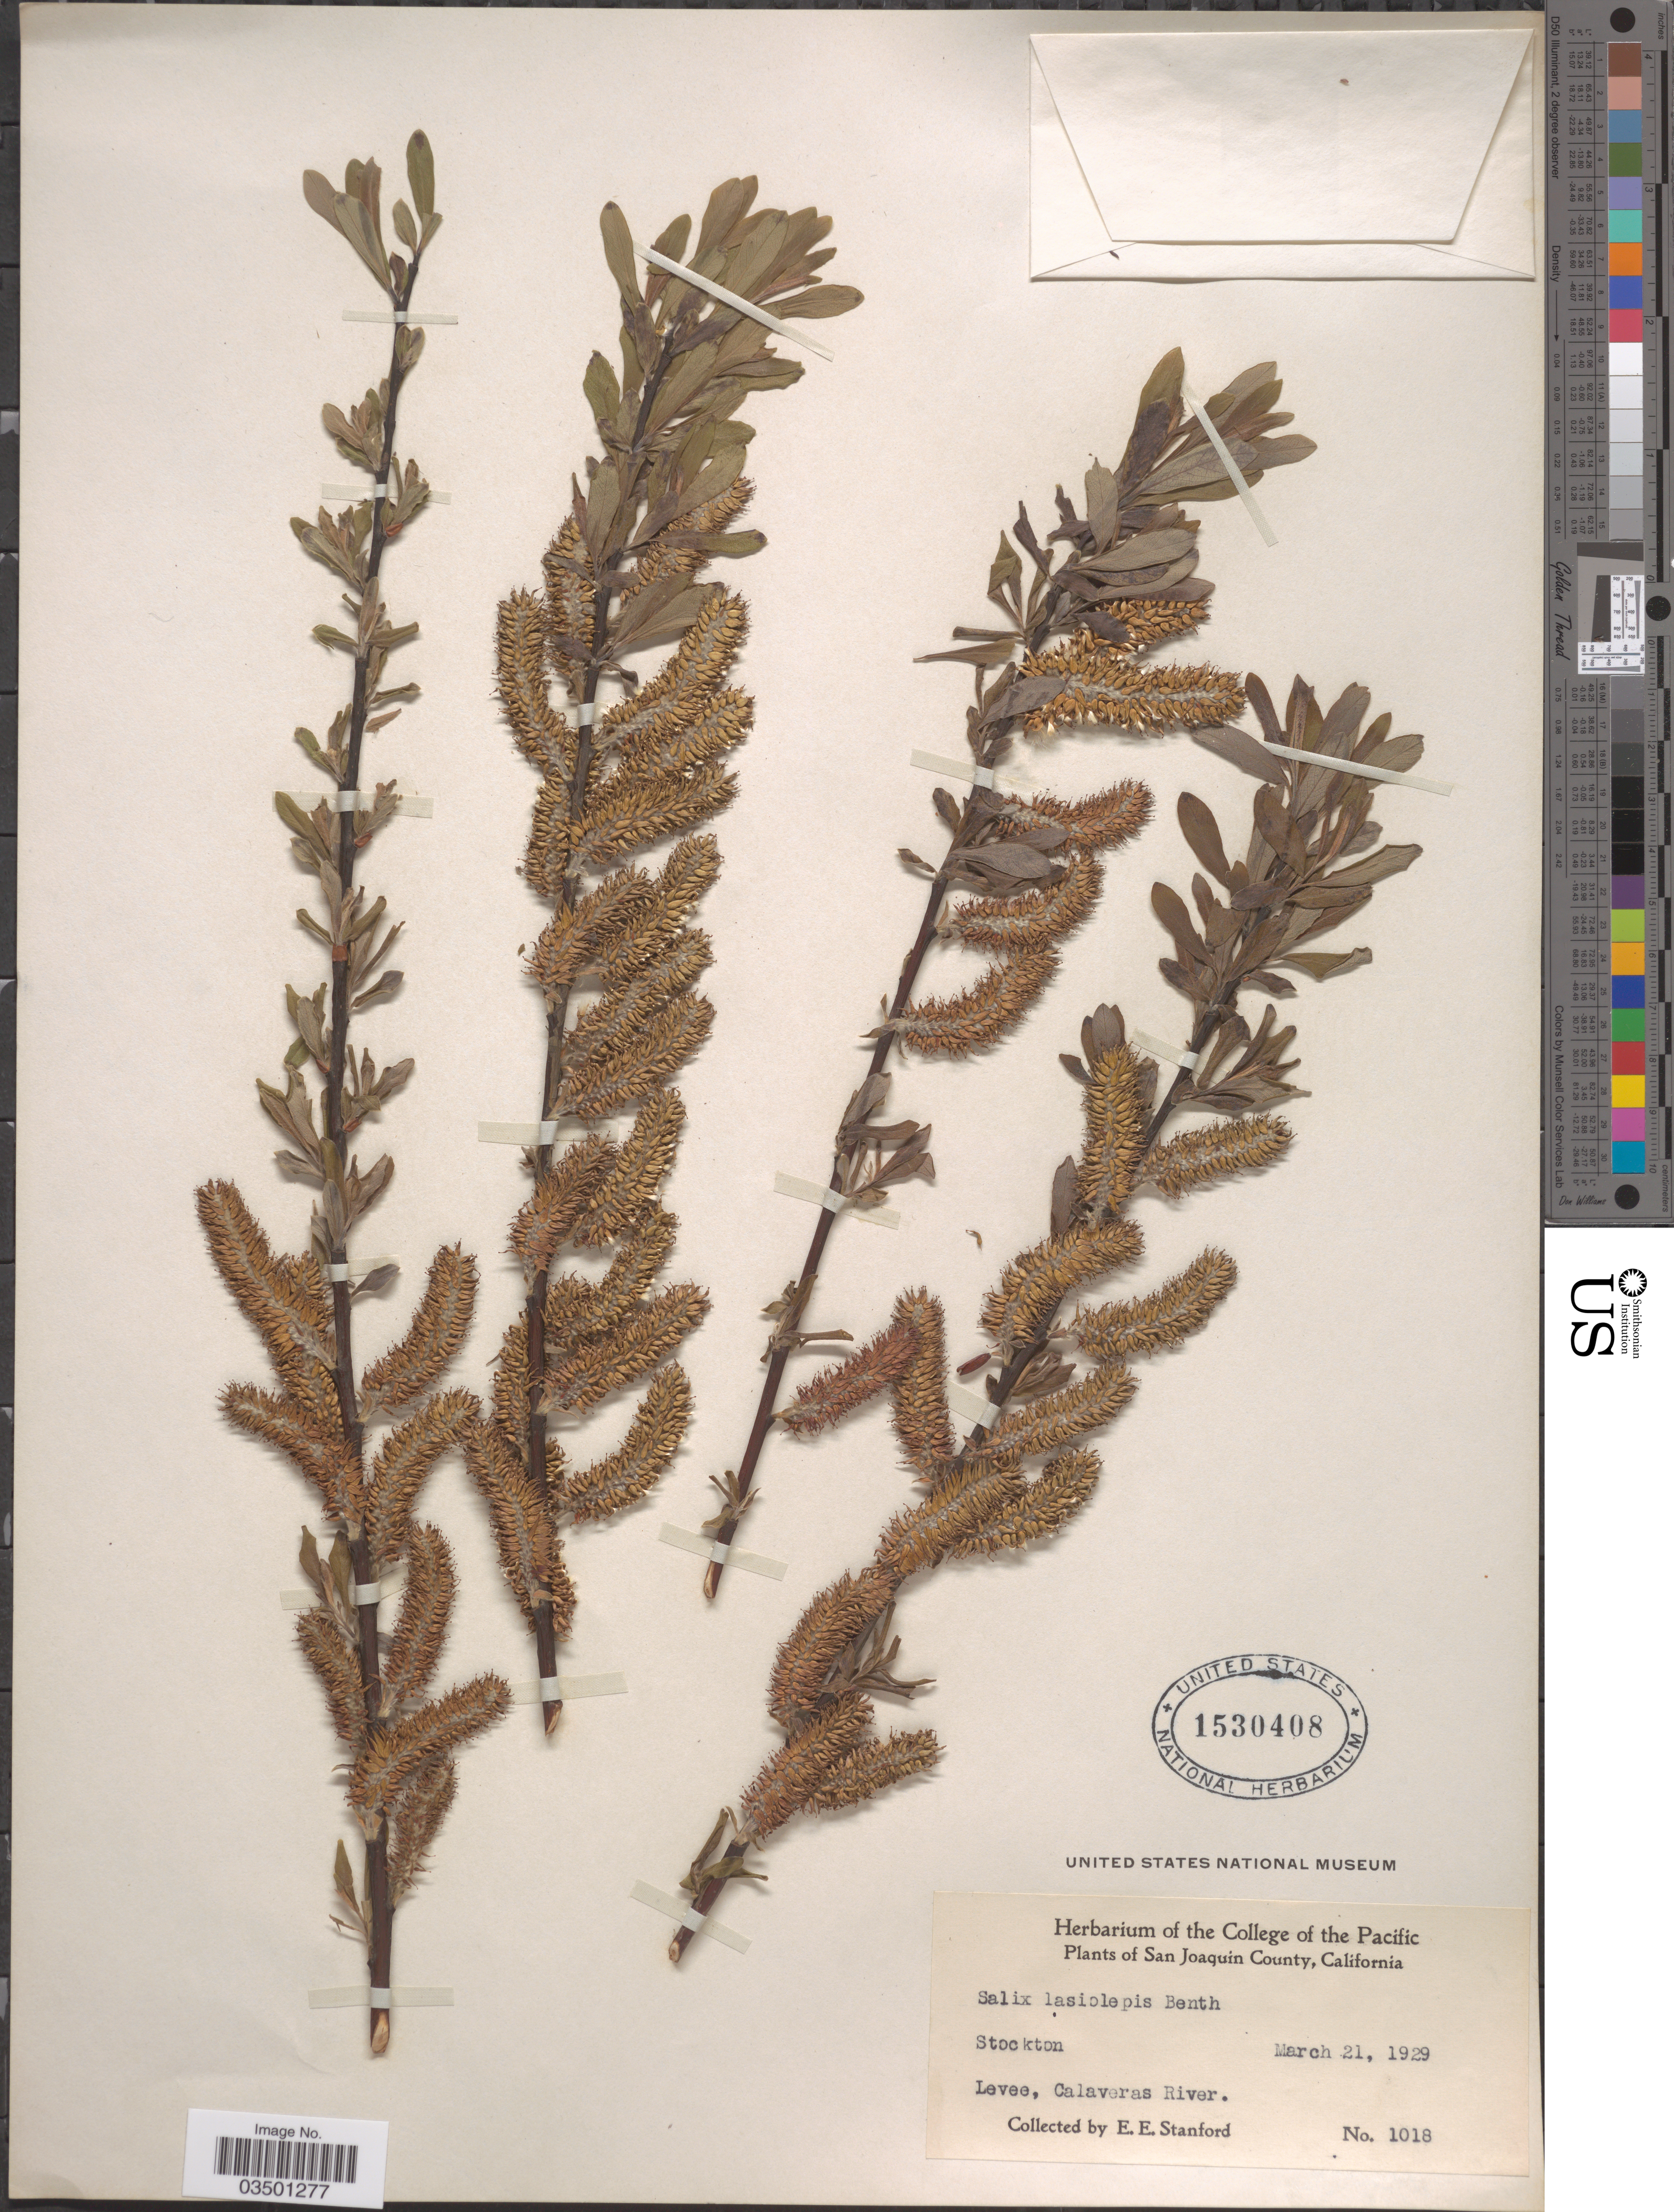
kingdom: Plantae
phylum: Tracheophyta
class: Magnoliopsida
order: Malpighiales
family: Salicaceae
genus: Salix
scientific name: Salix lasiolepis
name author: Benth.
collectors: E. Stanford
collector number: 1018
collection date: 1929-03-21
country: United States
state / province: California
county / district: San Joaquin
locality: San Joaquin County. Stockton. Levee, Calaveras River.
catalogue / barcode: US 1530408